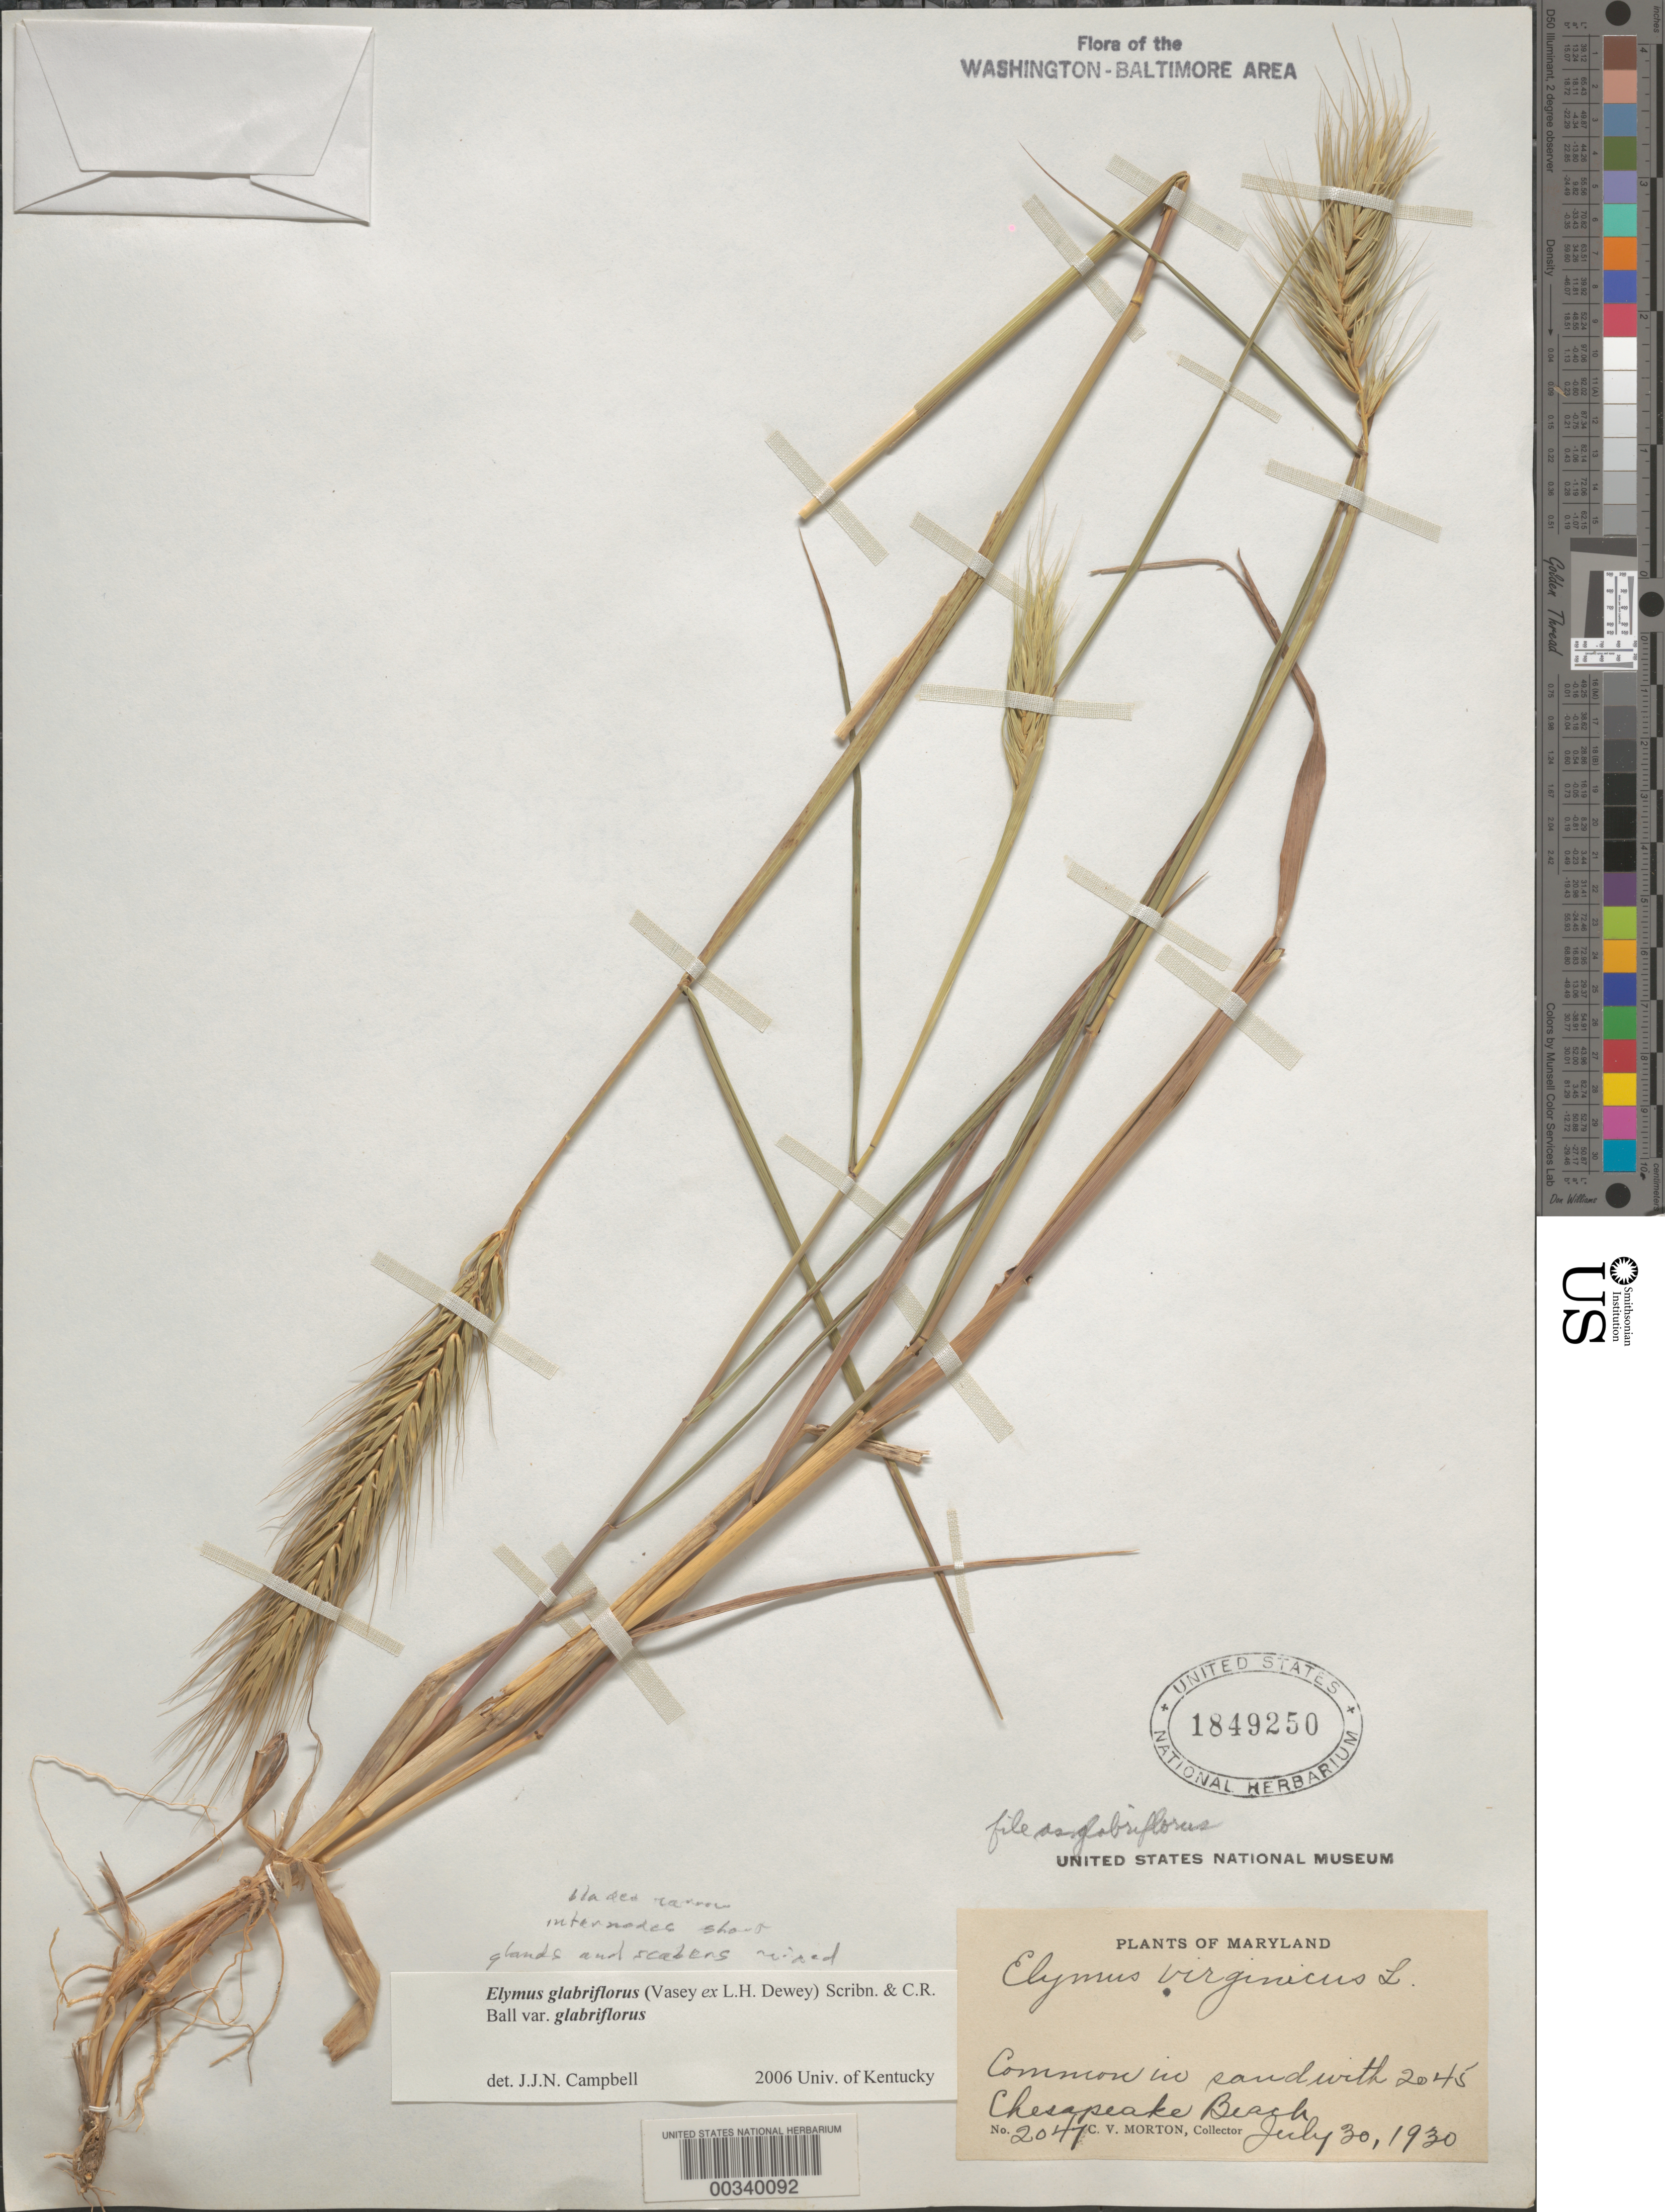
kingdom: Plantae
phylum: Tracheophyta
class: Liliopsida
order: Poales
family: Poaceae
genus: Elymus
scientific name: Elymus glabriflorus var. glabriflorus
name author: (Vasey ex L.H. Dewey) Scribn. & C.R. Ball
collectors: C. V. Morton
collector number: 2047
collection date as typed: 30 Jul 1930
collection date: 1930-07-30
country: United States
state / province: Maryland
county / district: Calvert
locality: Chesapeake Beach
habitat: Sandy soil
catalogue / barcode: US 1849250